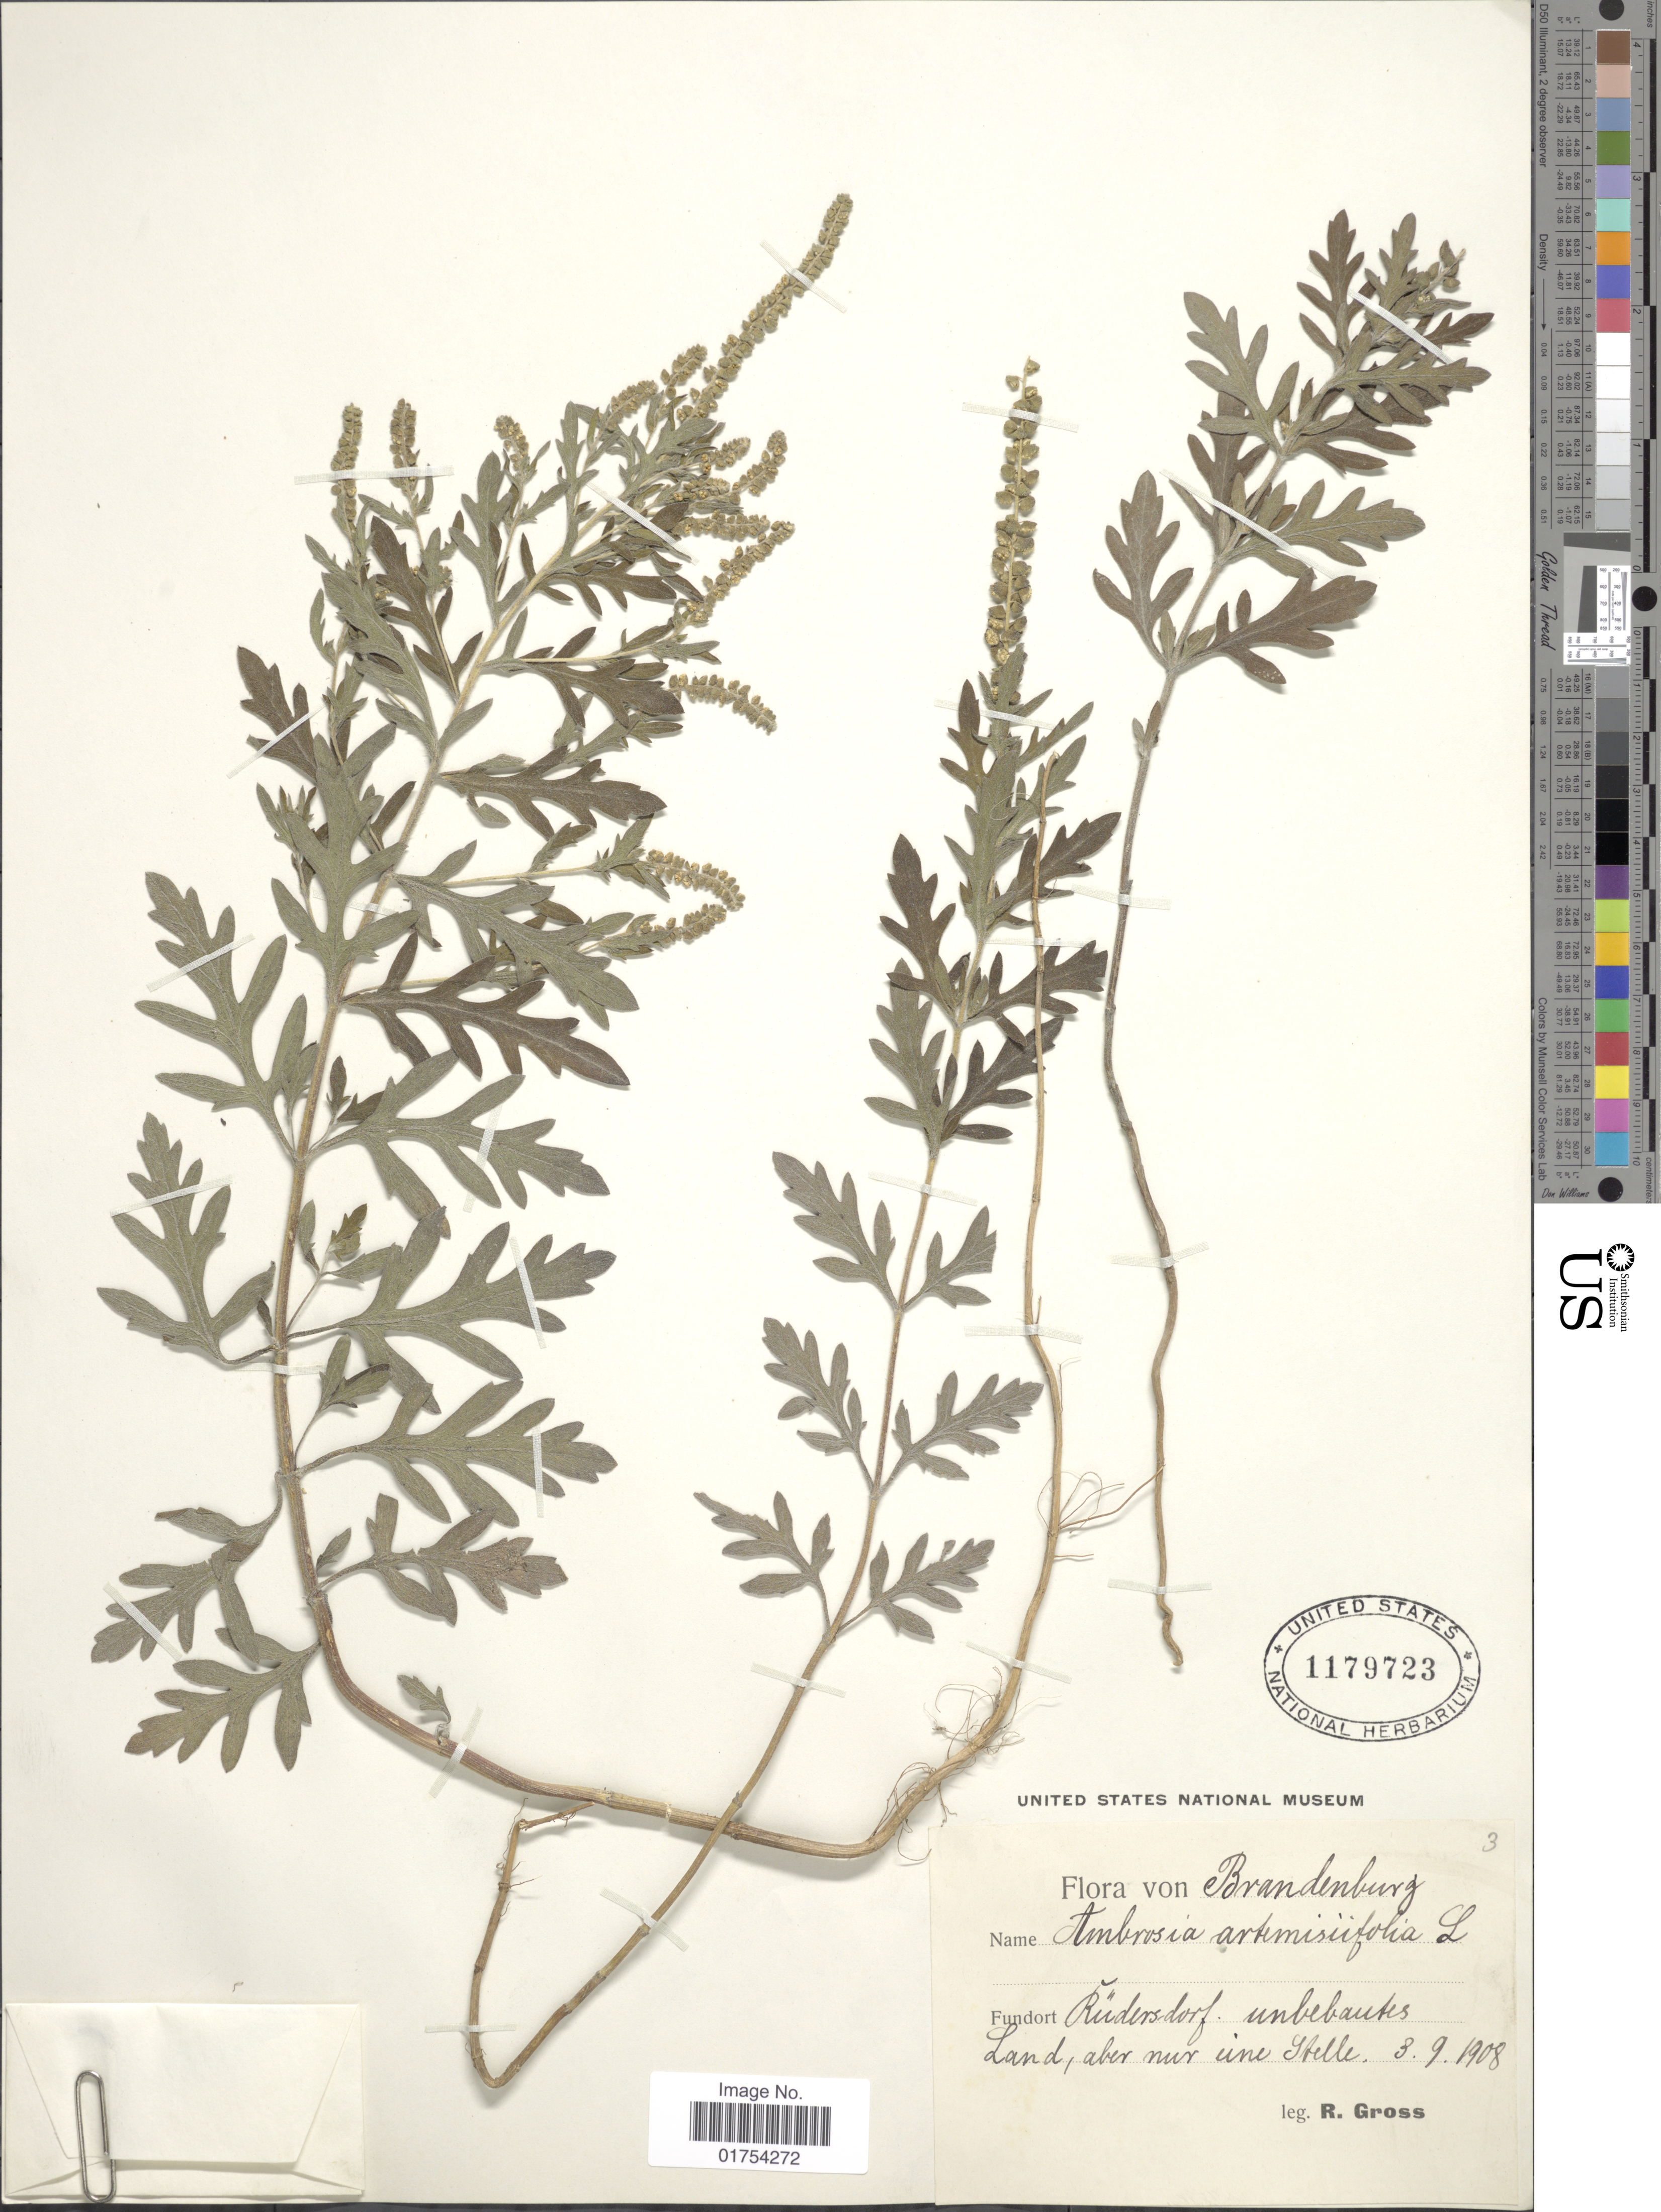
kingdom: Plantae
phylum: Tracheophyta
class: Magnoliopsida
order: Asterales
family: Asteraceae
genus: Ambrosia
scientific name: Ambrosia artemisiifolia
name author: L.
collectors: R. Gross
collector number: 3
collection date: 1908-09-03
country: Germany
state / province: Brandenburg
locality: Fundort Rudersdorf. unbebautes Land, aber nur une Stelle [interpreted]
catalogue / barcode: US 1179723